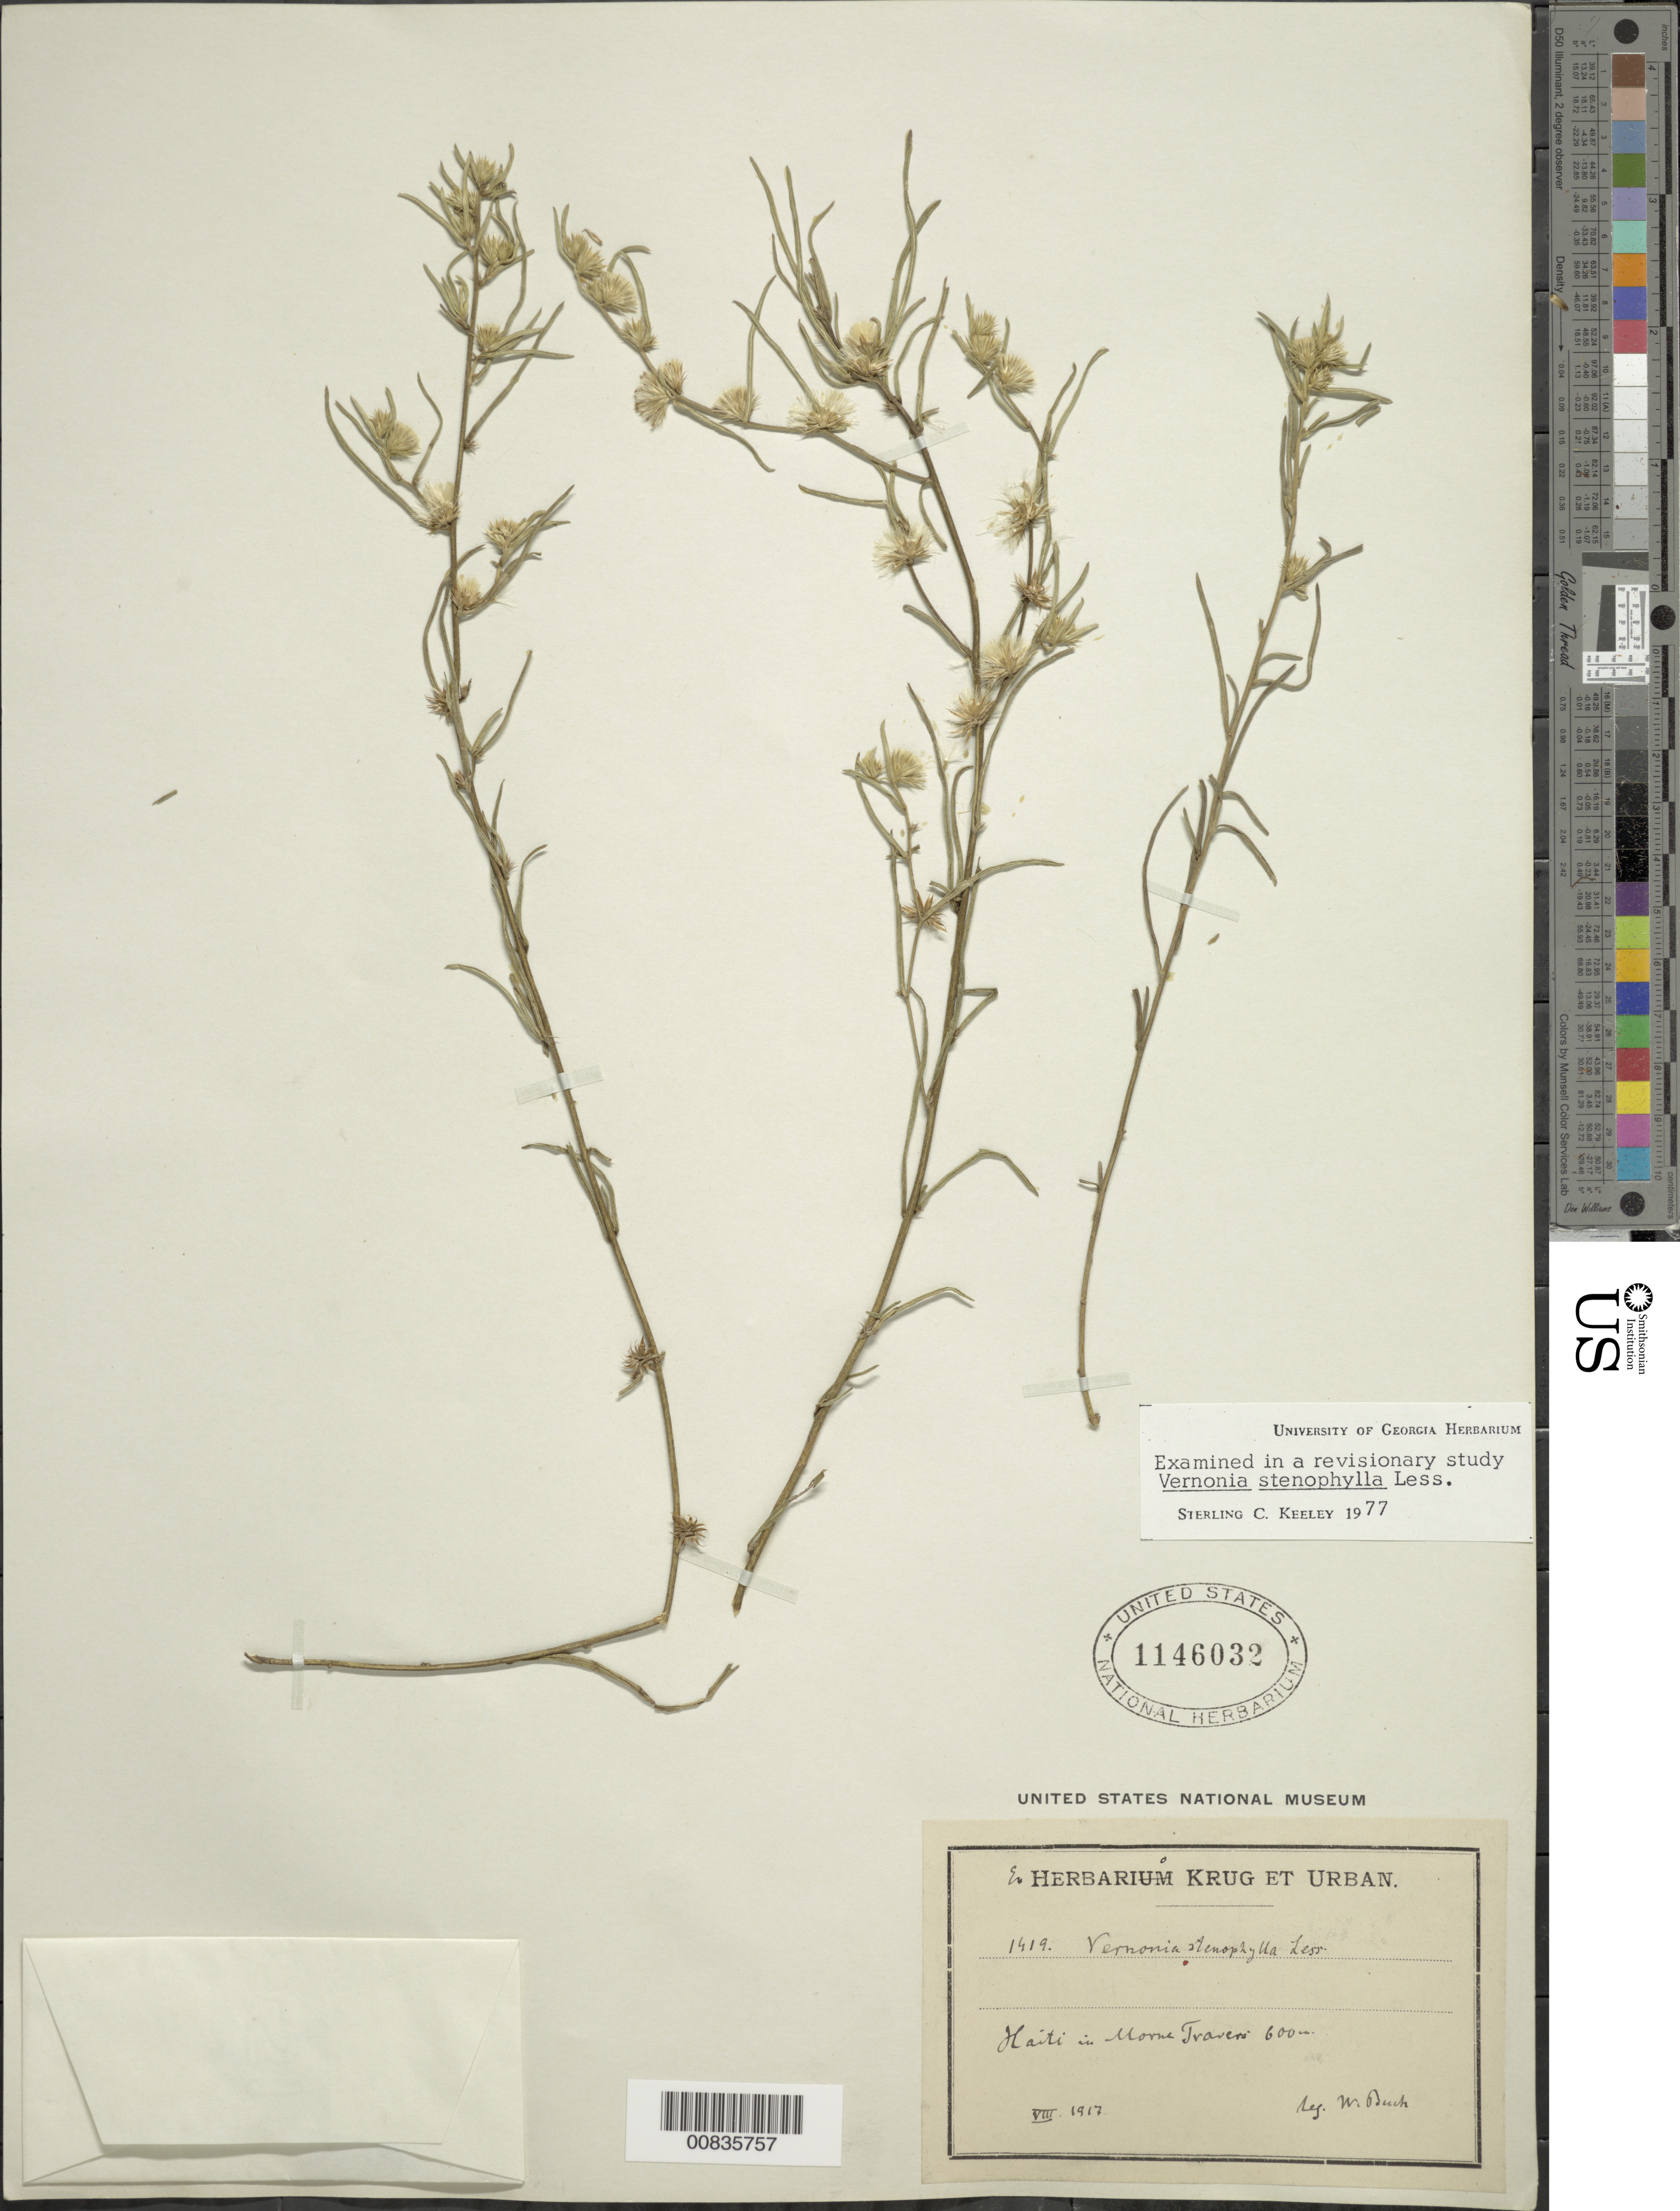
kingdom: Plantae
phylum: Tracheophyta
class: Magnoliopsida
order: Asterales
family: Asteraceae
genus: Lepidaploa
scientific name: Lepidaploa stenophylla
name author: (Less.) H. Rob.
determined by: Keeler, S. C.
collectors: W. Bush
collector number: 1419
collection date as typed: Aug 1917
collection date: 1917-08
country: Haiti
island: Hispaniola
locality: Morne Travers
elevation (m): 600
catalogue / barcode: US 1146032